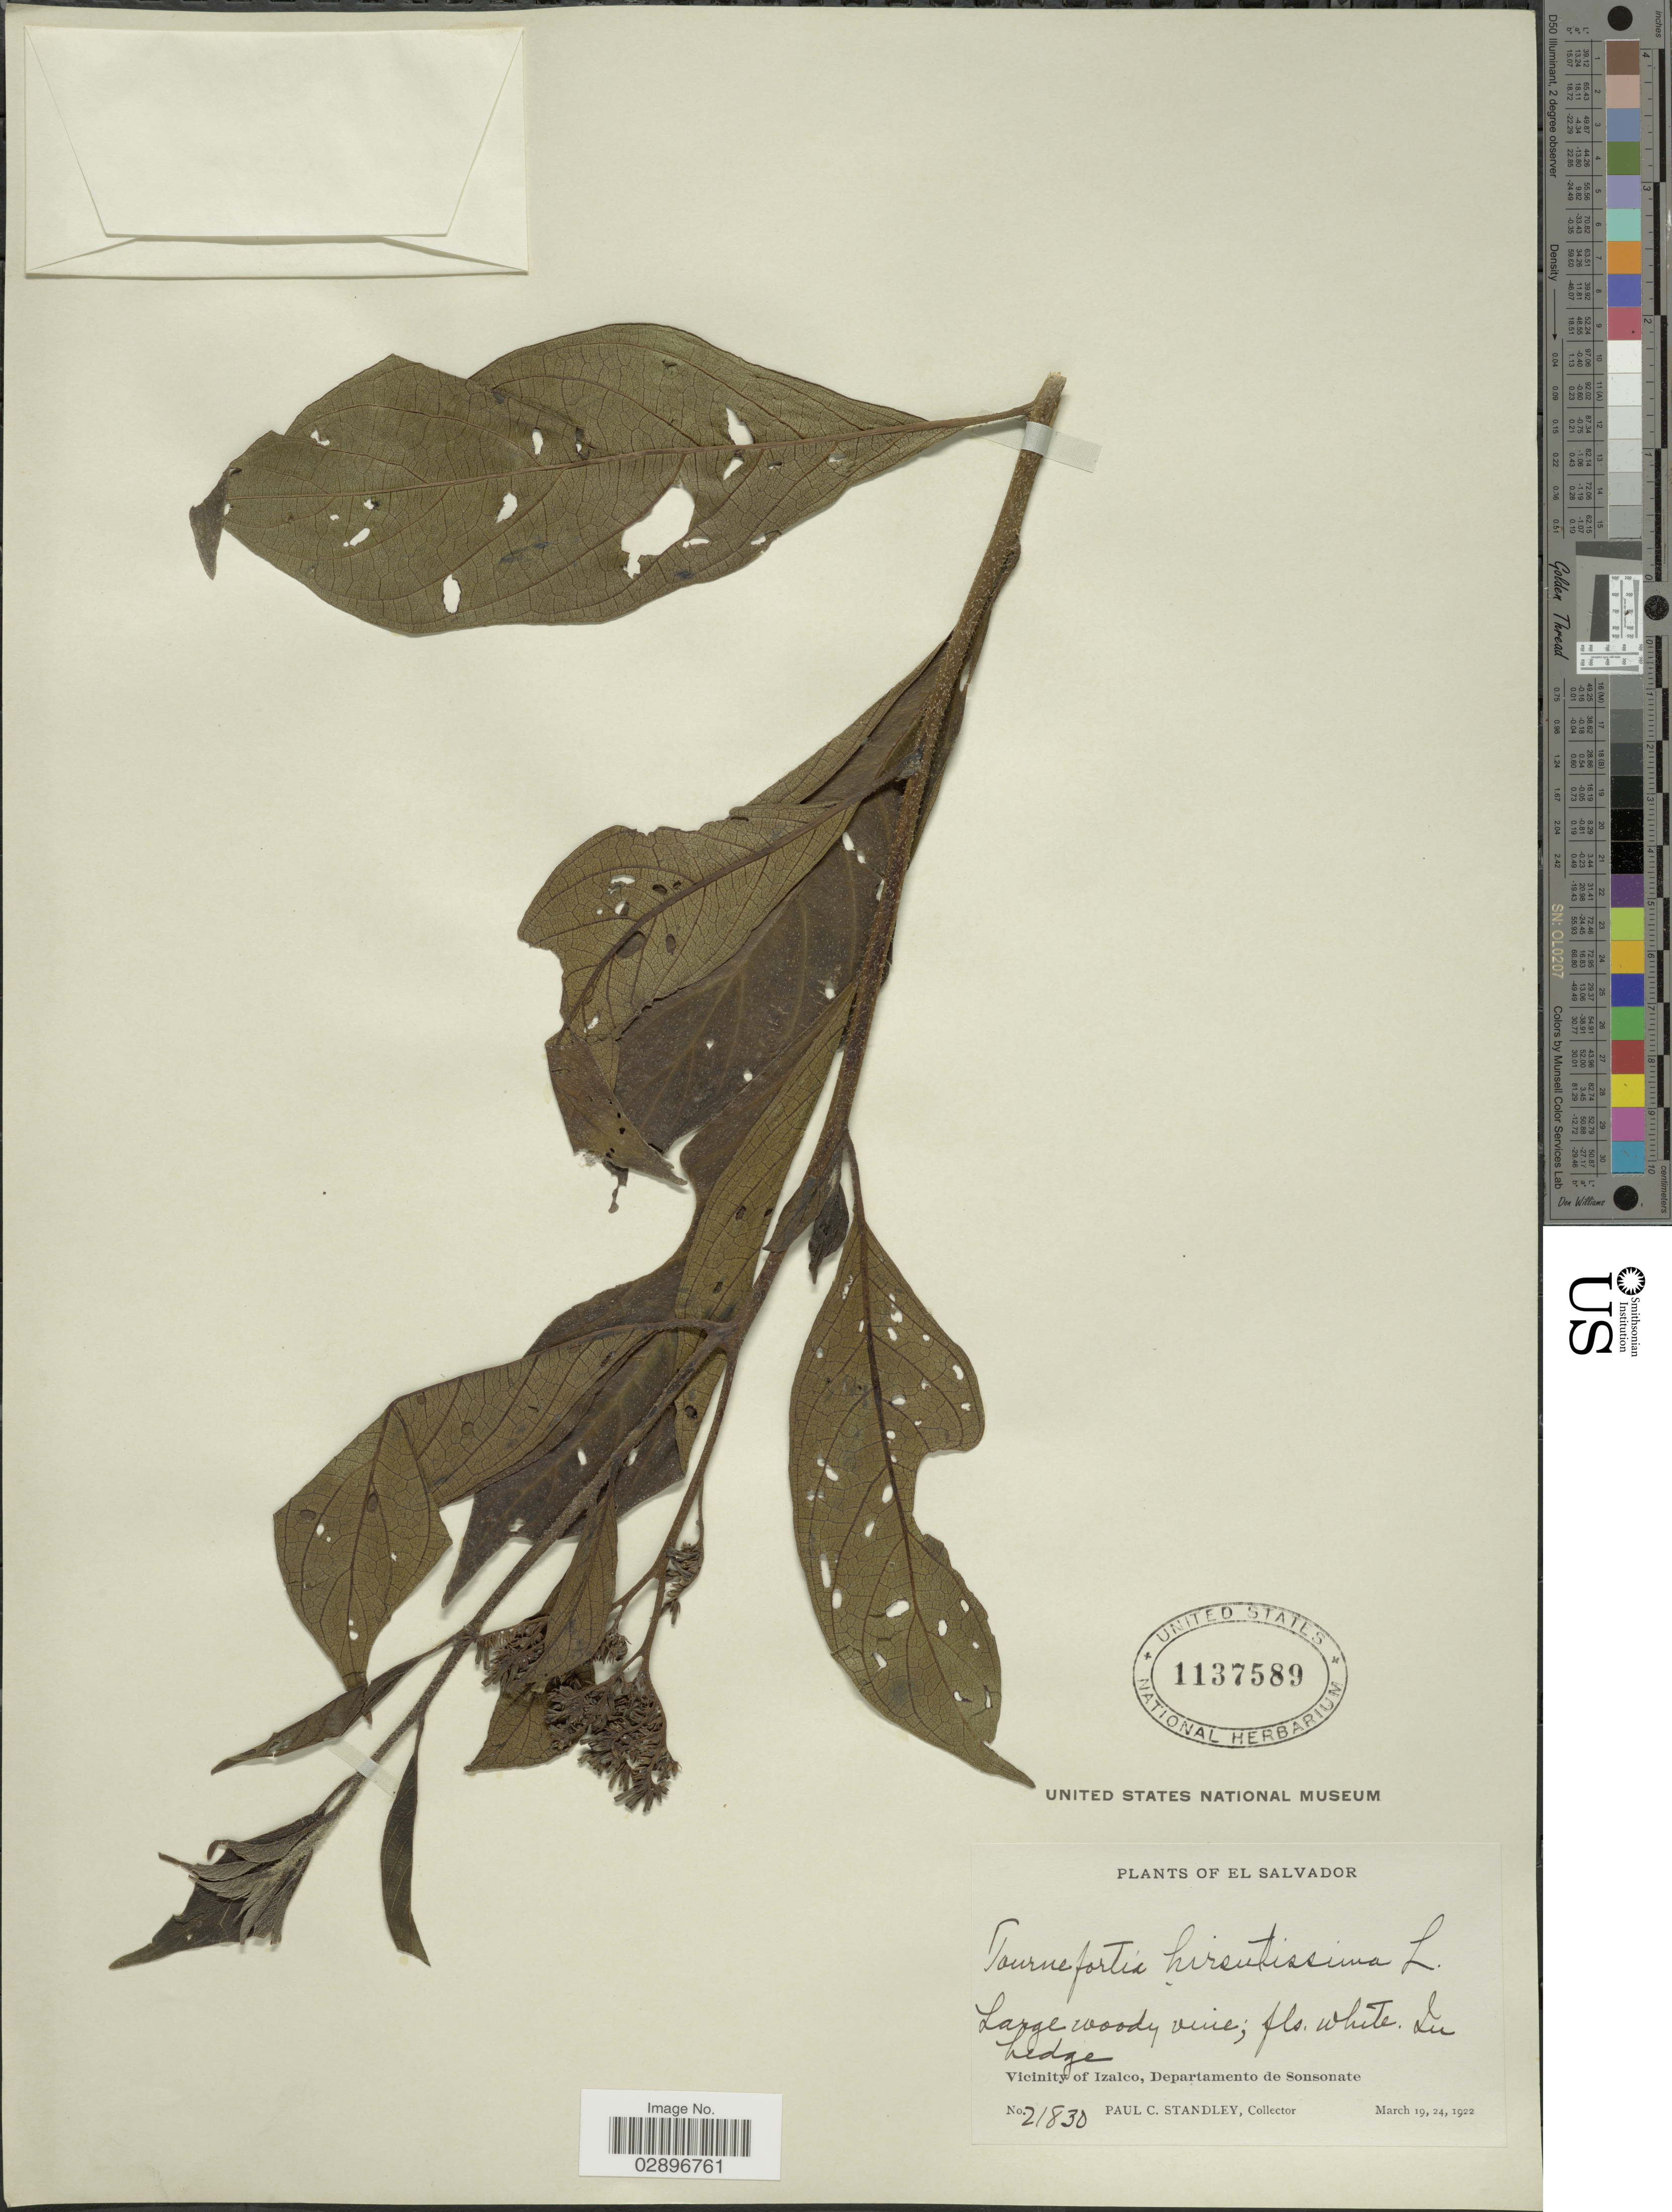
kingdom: Plantae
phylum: Tracheophyta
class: Magnoliopsida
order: Boraginales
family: Heliotropiaceae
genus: Tournefortia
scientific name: Tournefortia hirsutissima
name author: L.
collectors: P. C. Standley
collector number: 21830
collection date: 1922-03-19/1922-03-24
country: El Salvador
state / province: Sonsonate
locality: Vicinity of Izalco, Departamento de Sonsonate.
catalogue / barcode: US 1137589